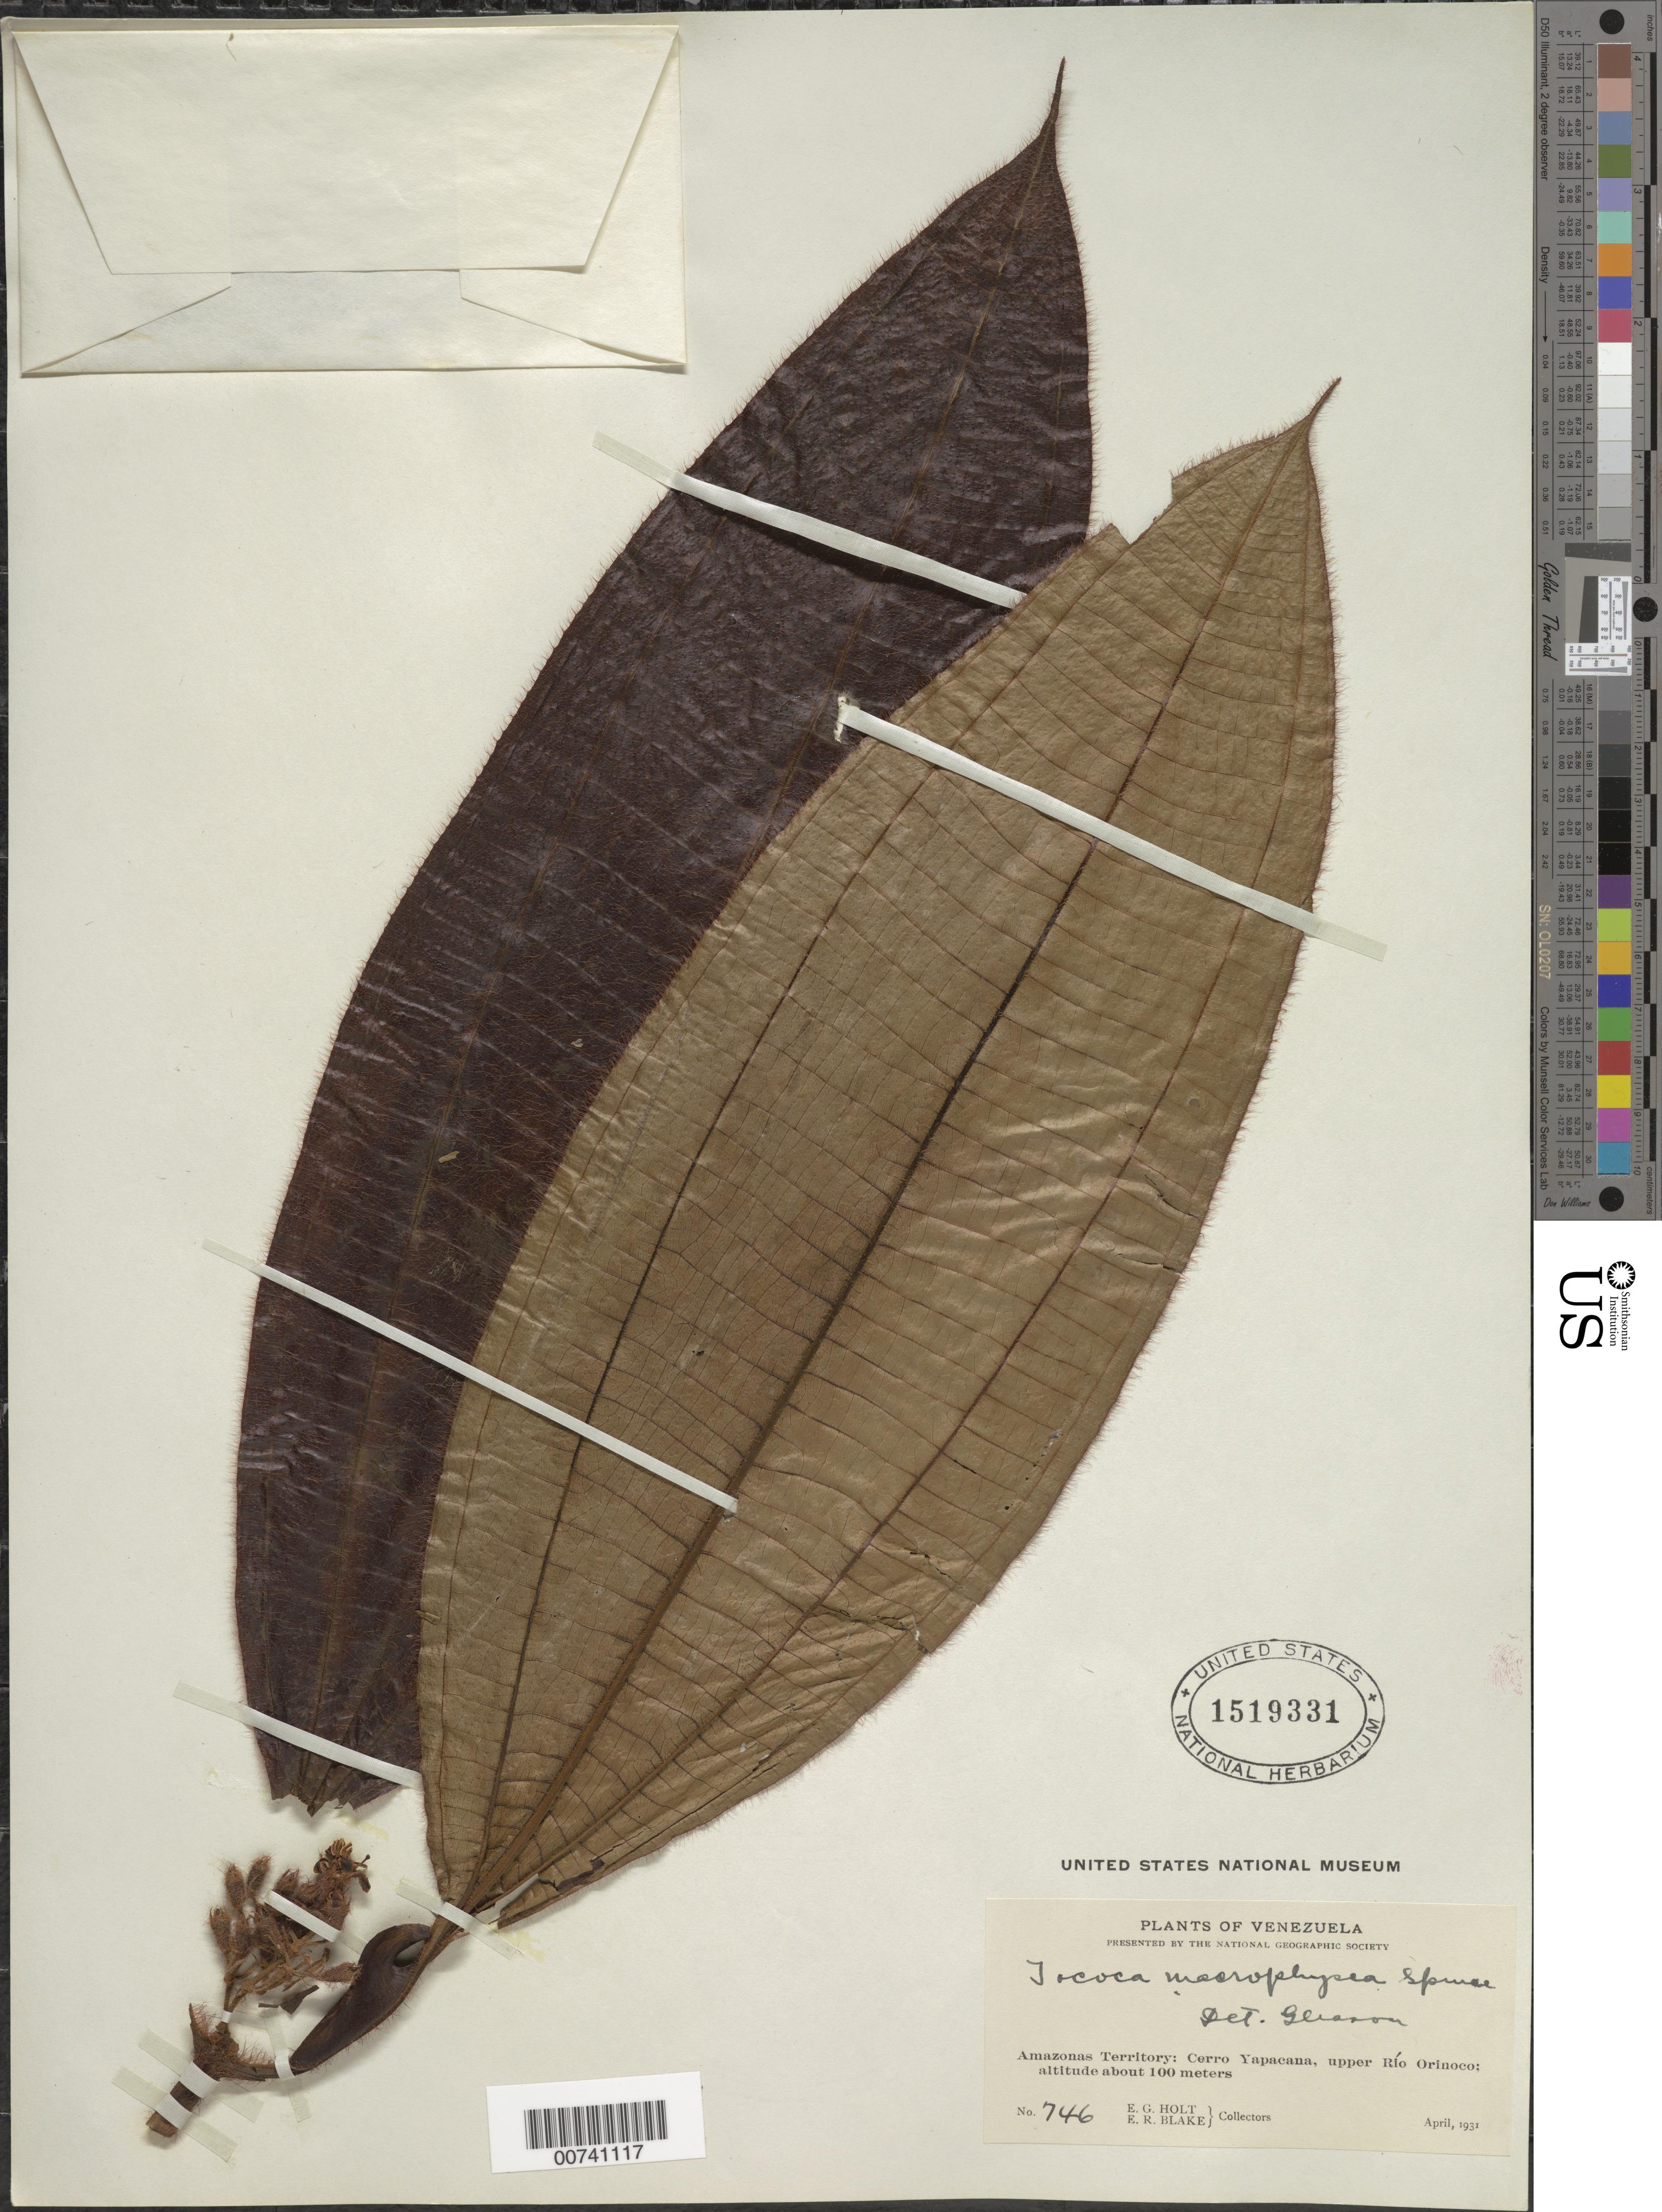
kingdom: Plantae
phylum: Tracheophyta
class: Magnoliopsida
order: Myrtales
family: Melastomataceae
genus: Tococa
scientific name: Tococa macrophysca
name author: Spruce ex Triana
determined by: Gleason, H. A.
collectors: E. Holt & E. R. Blake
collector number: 746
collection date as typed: Apr-31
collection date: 1931-04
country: Venezuela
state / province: Amazonas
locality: Cerro Yapacána, upper Río Orinoco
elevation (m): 100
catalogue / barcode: US 1519331